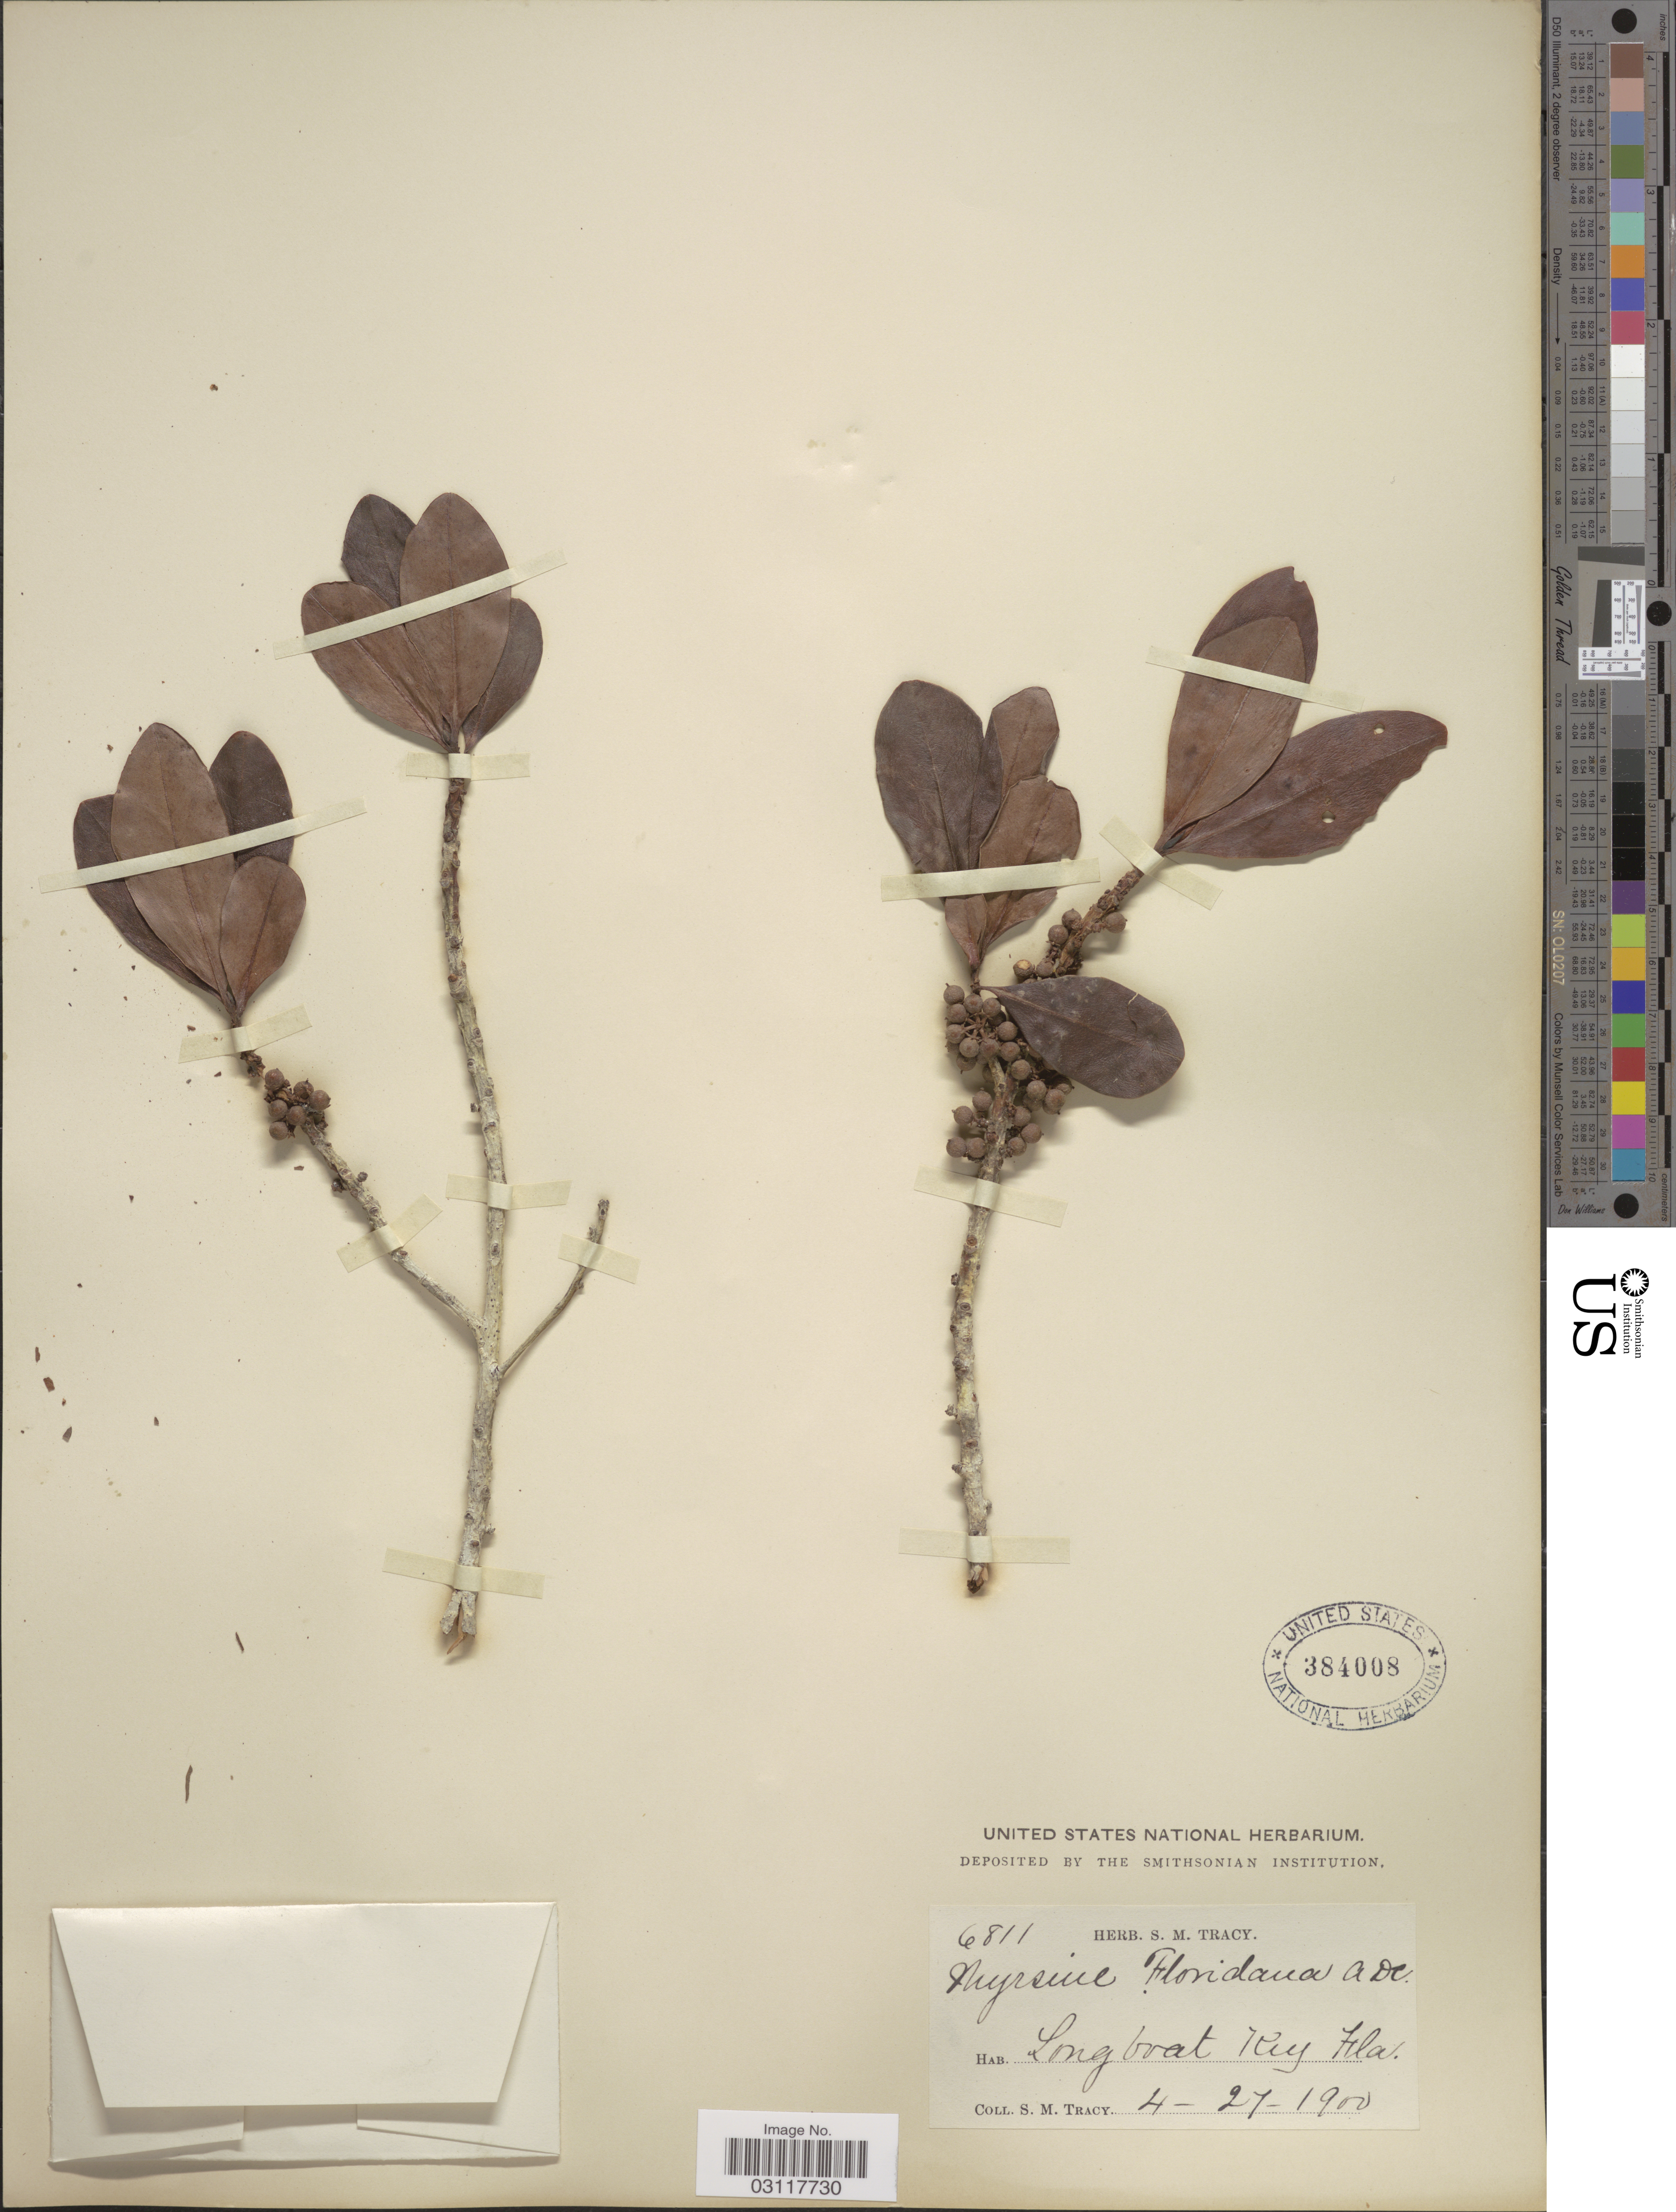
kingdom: Plantae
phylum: Tracheophyta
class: Magnoliopsida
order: Ericales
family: Primulaceae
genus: Rapanea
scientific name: Rapanea guianensis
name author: Aubl.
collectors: S. M. Tracy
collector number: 6811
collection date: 1900-04-27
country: United States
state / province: Florida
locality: Long boat Key.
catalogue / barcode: US 384008